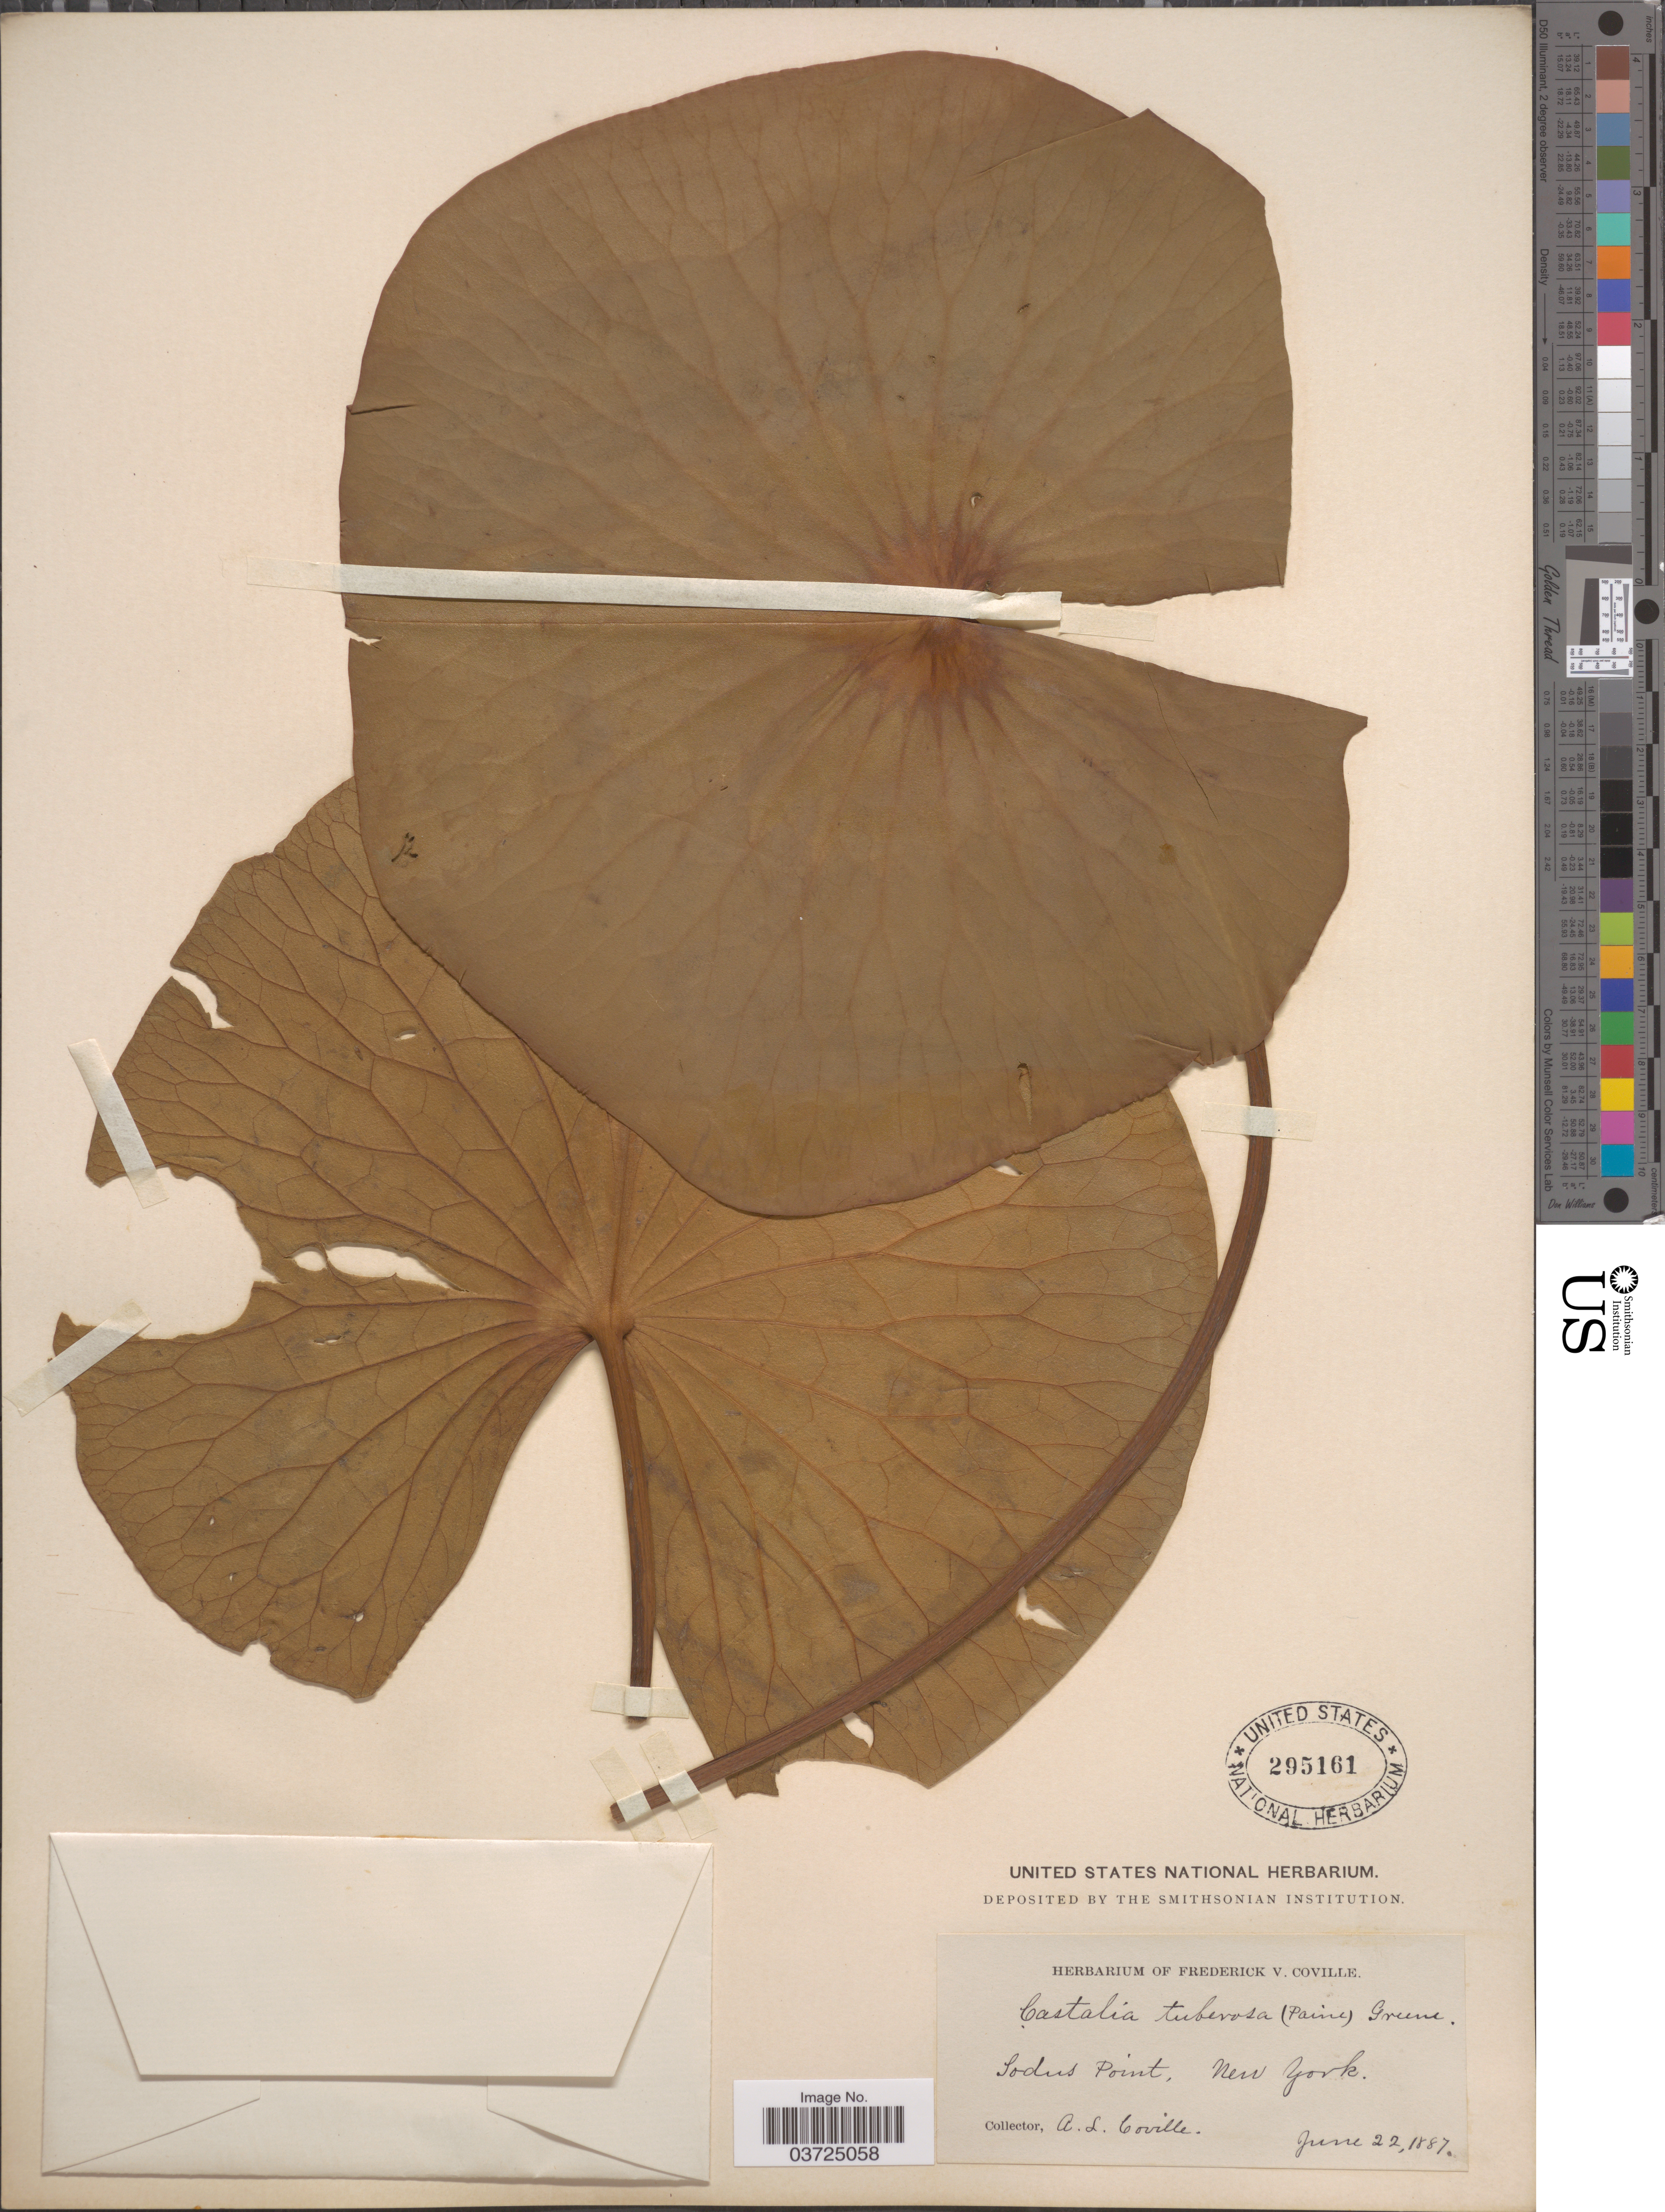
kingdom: Plantae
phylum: Tracheophyta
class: Magnoliopsida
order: Nymphaeales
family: Nymphaeaceae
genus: Nymphaea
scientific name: Nymphaea tuberosa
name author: Paine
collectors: A. Coville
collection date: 1887-06-22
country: United States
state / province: New York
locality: Sodus Point.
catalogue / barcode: US 295161